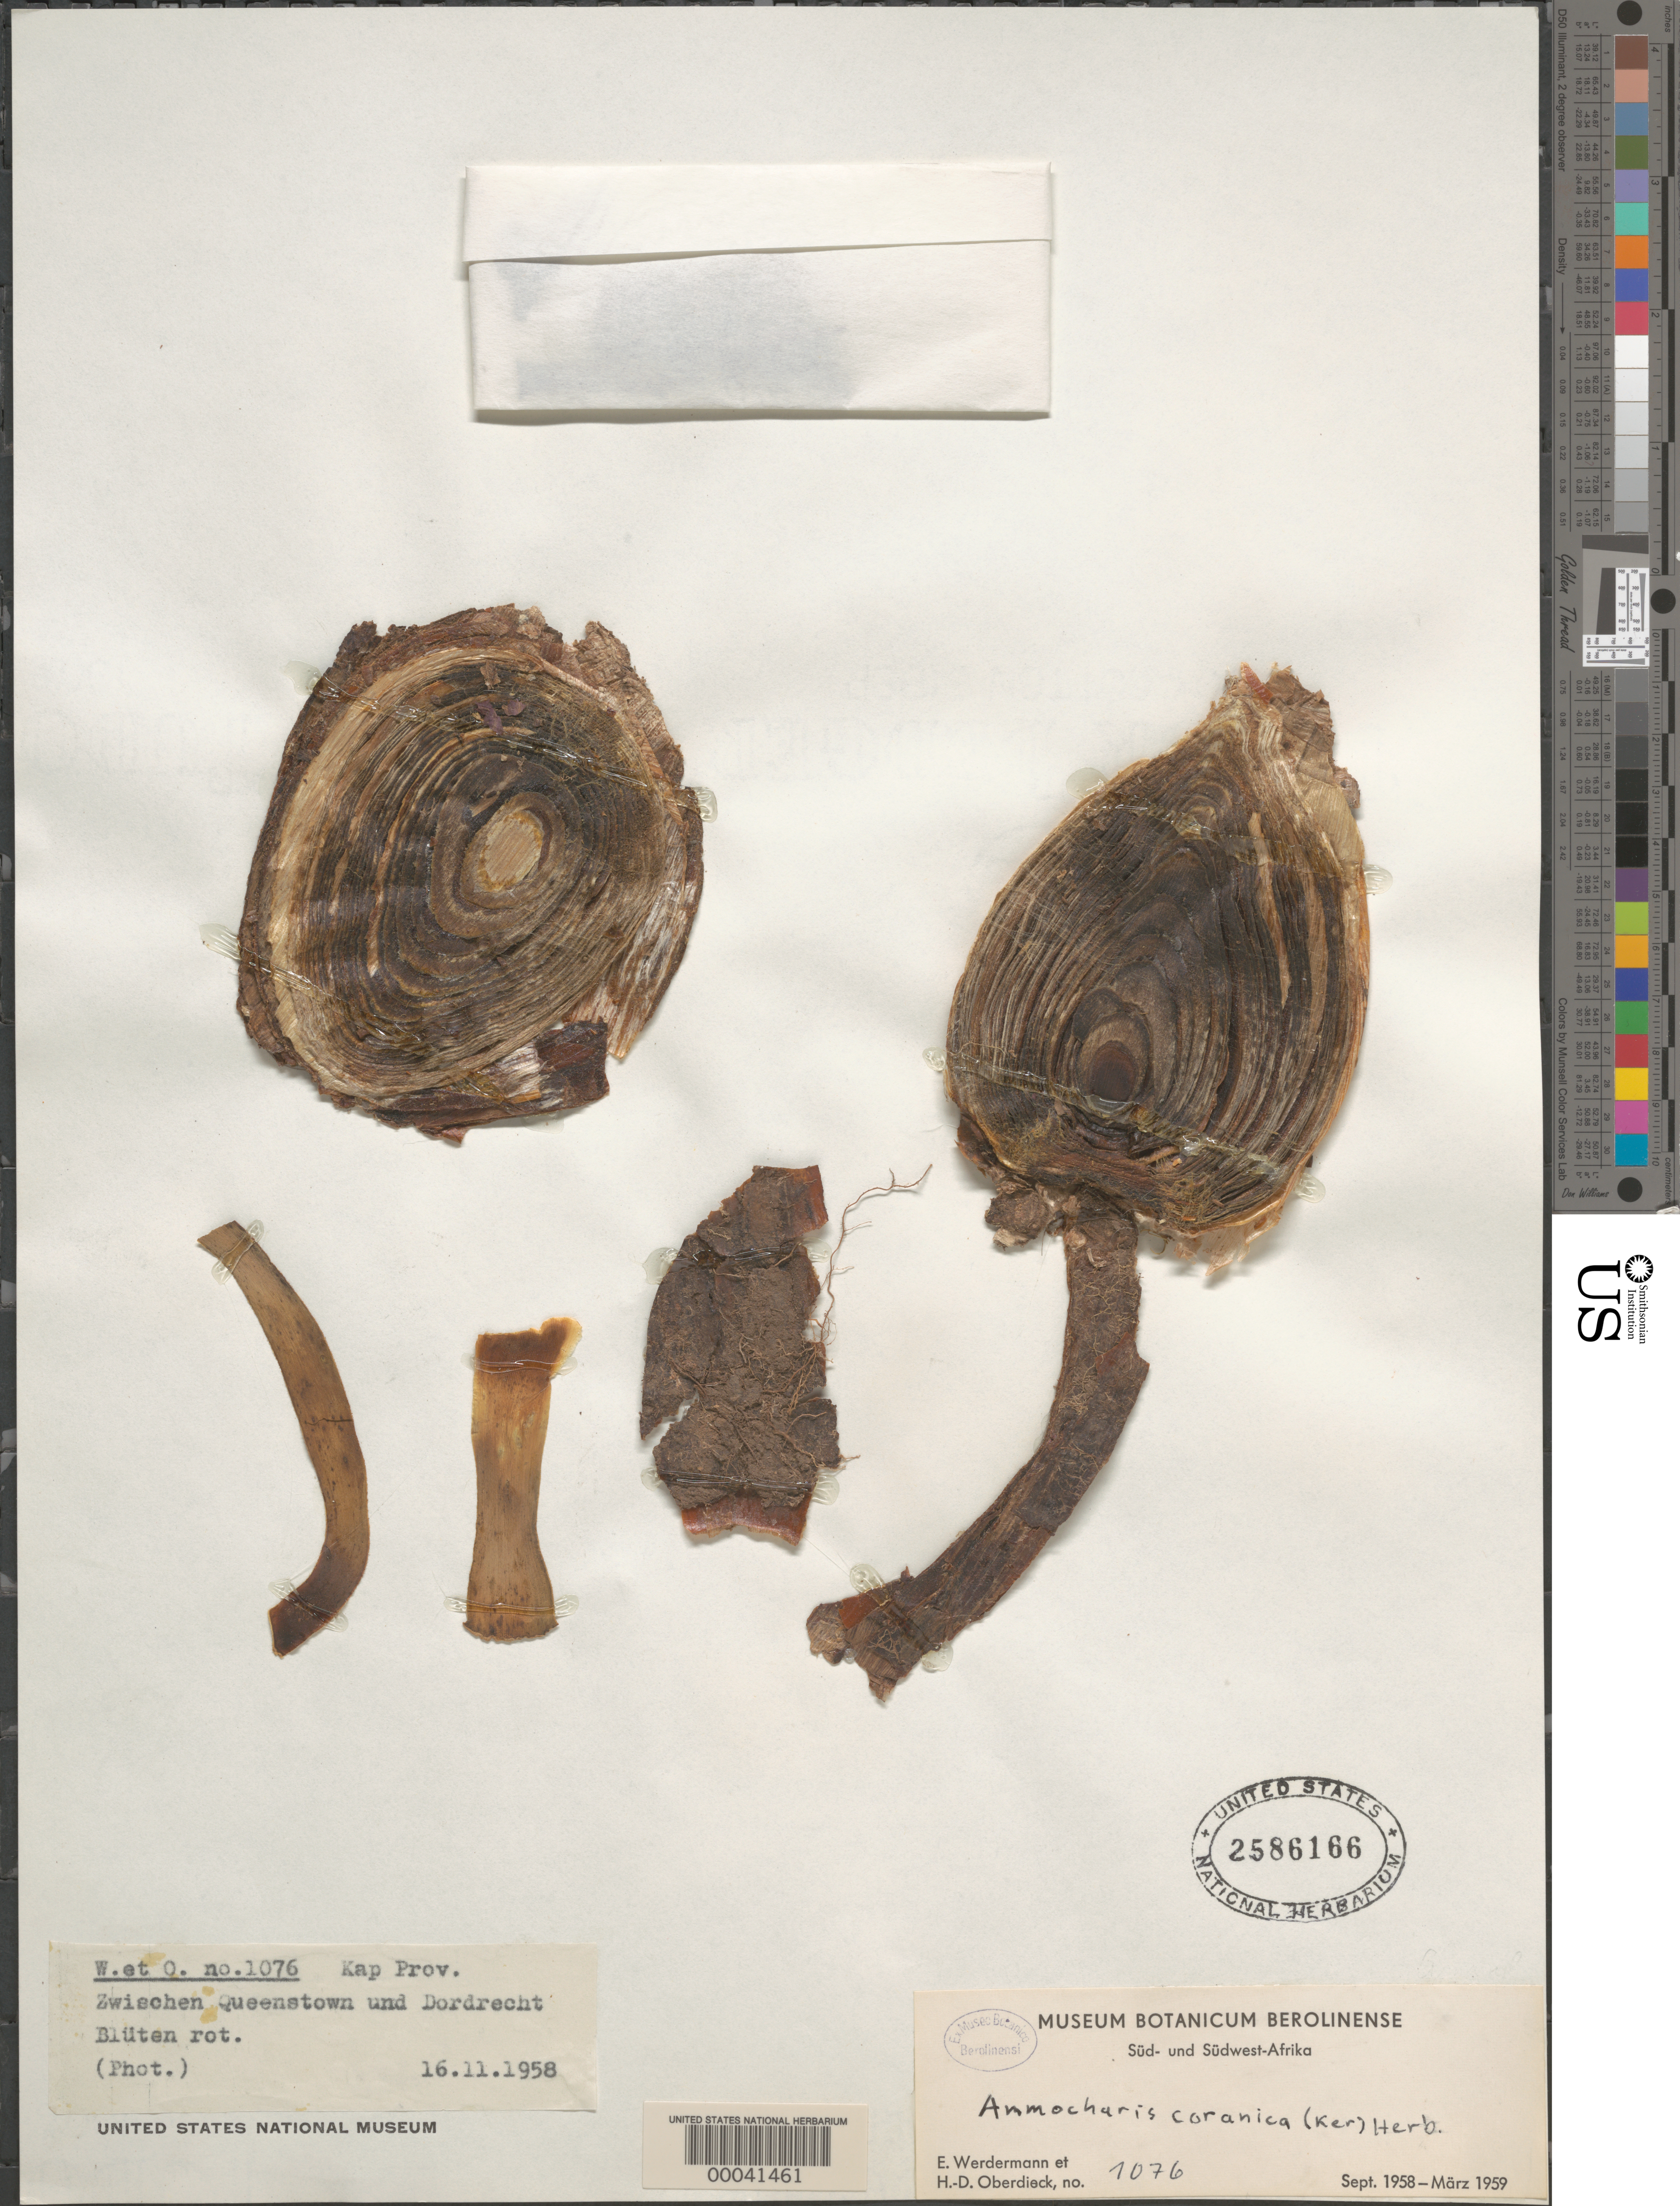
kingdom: Plantae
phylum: Tracheophyta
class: Liliopsida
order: Asparagales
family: Amaryllidaceae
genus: Ammocharis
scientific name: Ammocharis coranica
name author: (Ker Gawl.) Herb.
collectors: E. Werdermann & H. Oberdieck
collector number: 7076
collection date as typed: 16 Nov 1958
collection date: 1958-11-16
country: South Africa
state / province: Eastern Cape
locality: Between queenstown and dordrecht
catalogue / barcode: US 2586166